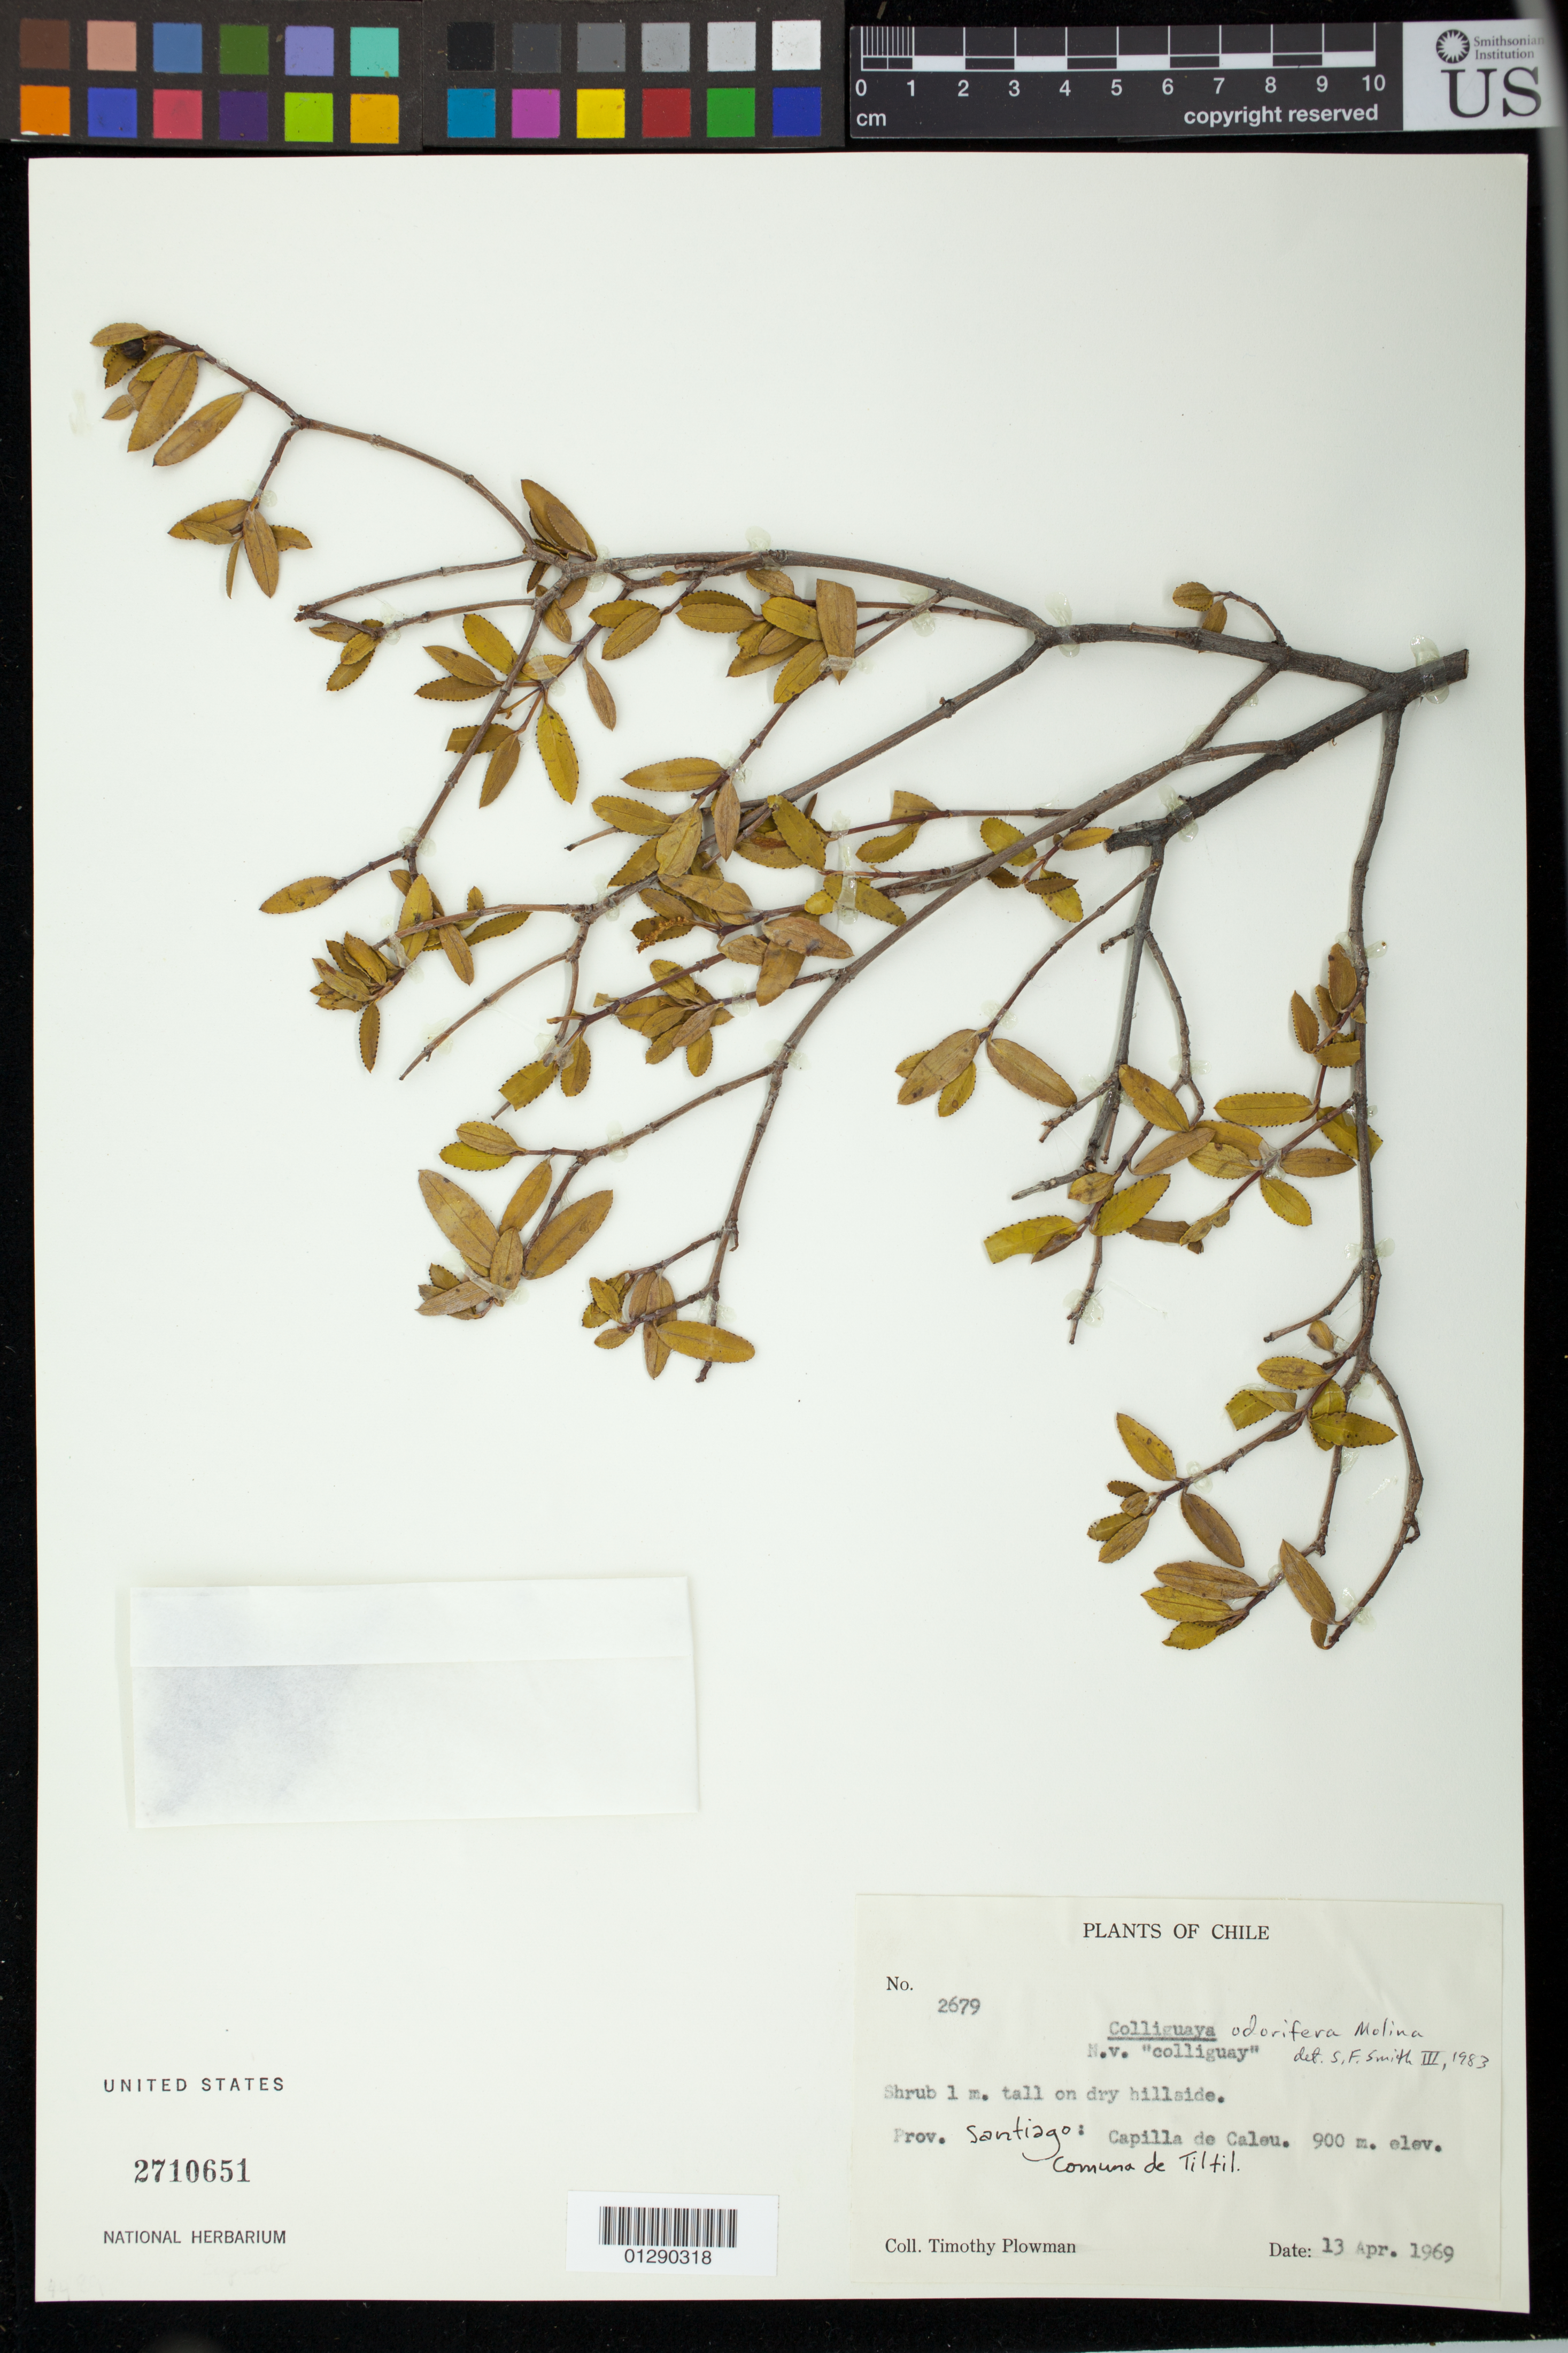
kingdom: Plantae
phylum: Tracheophyta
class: Magnoliopsida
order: Malpighiales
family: Euphorbiaceae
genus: Colliguaja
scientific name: Colliguaja odorifera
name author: Molina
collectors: T. Plowman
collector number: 2679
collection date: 1969-04-13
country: Chile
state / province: Región Metropolitana (RM)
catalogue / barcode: US 2710651